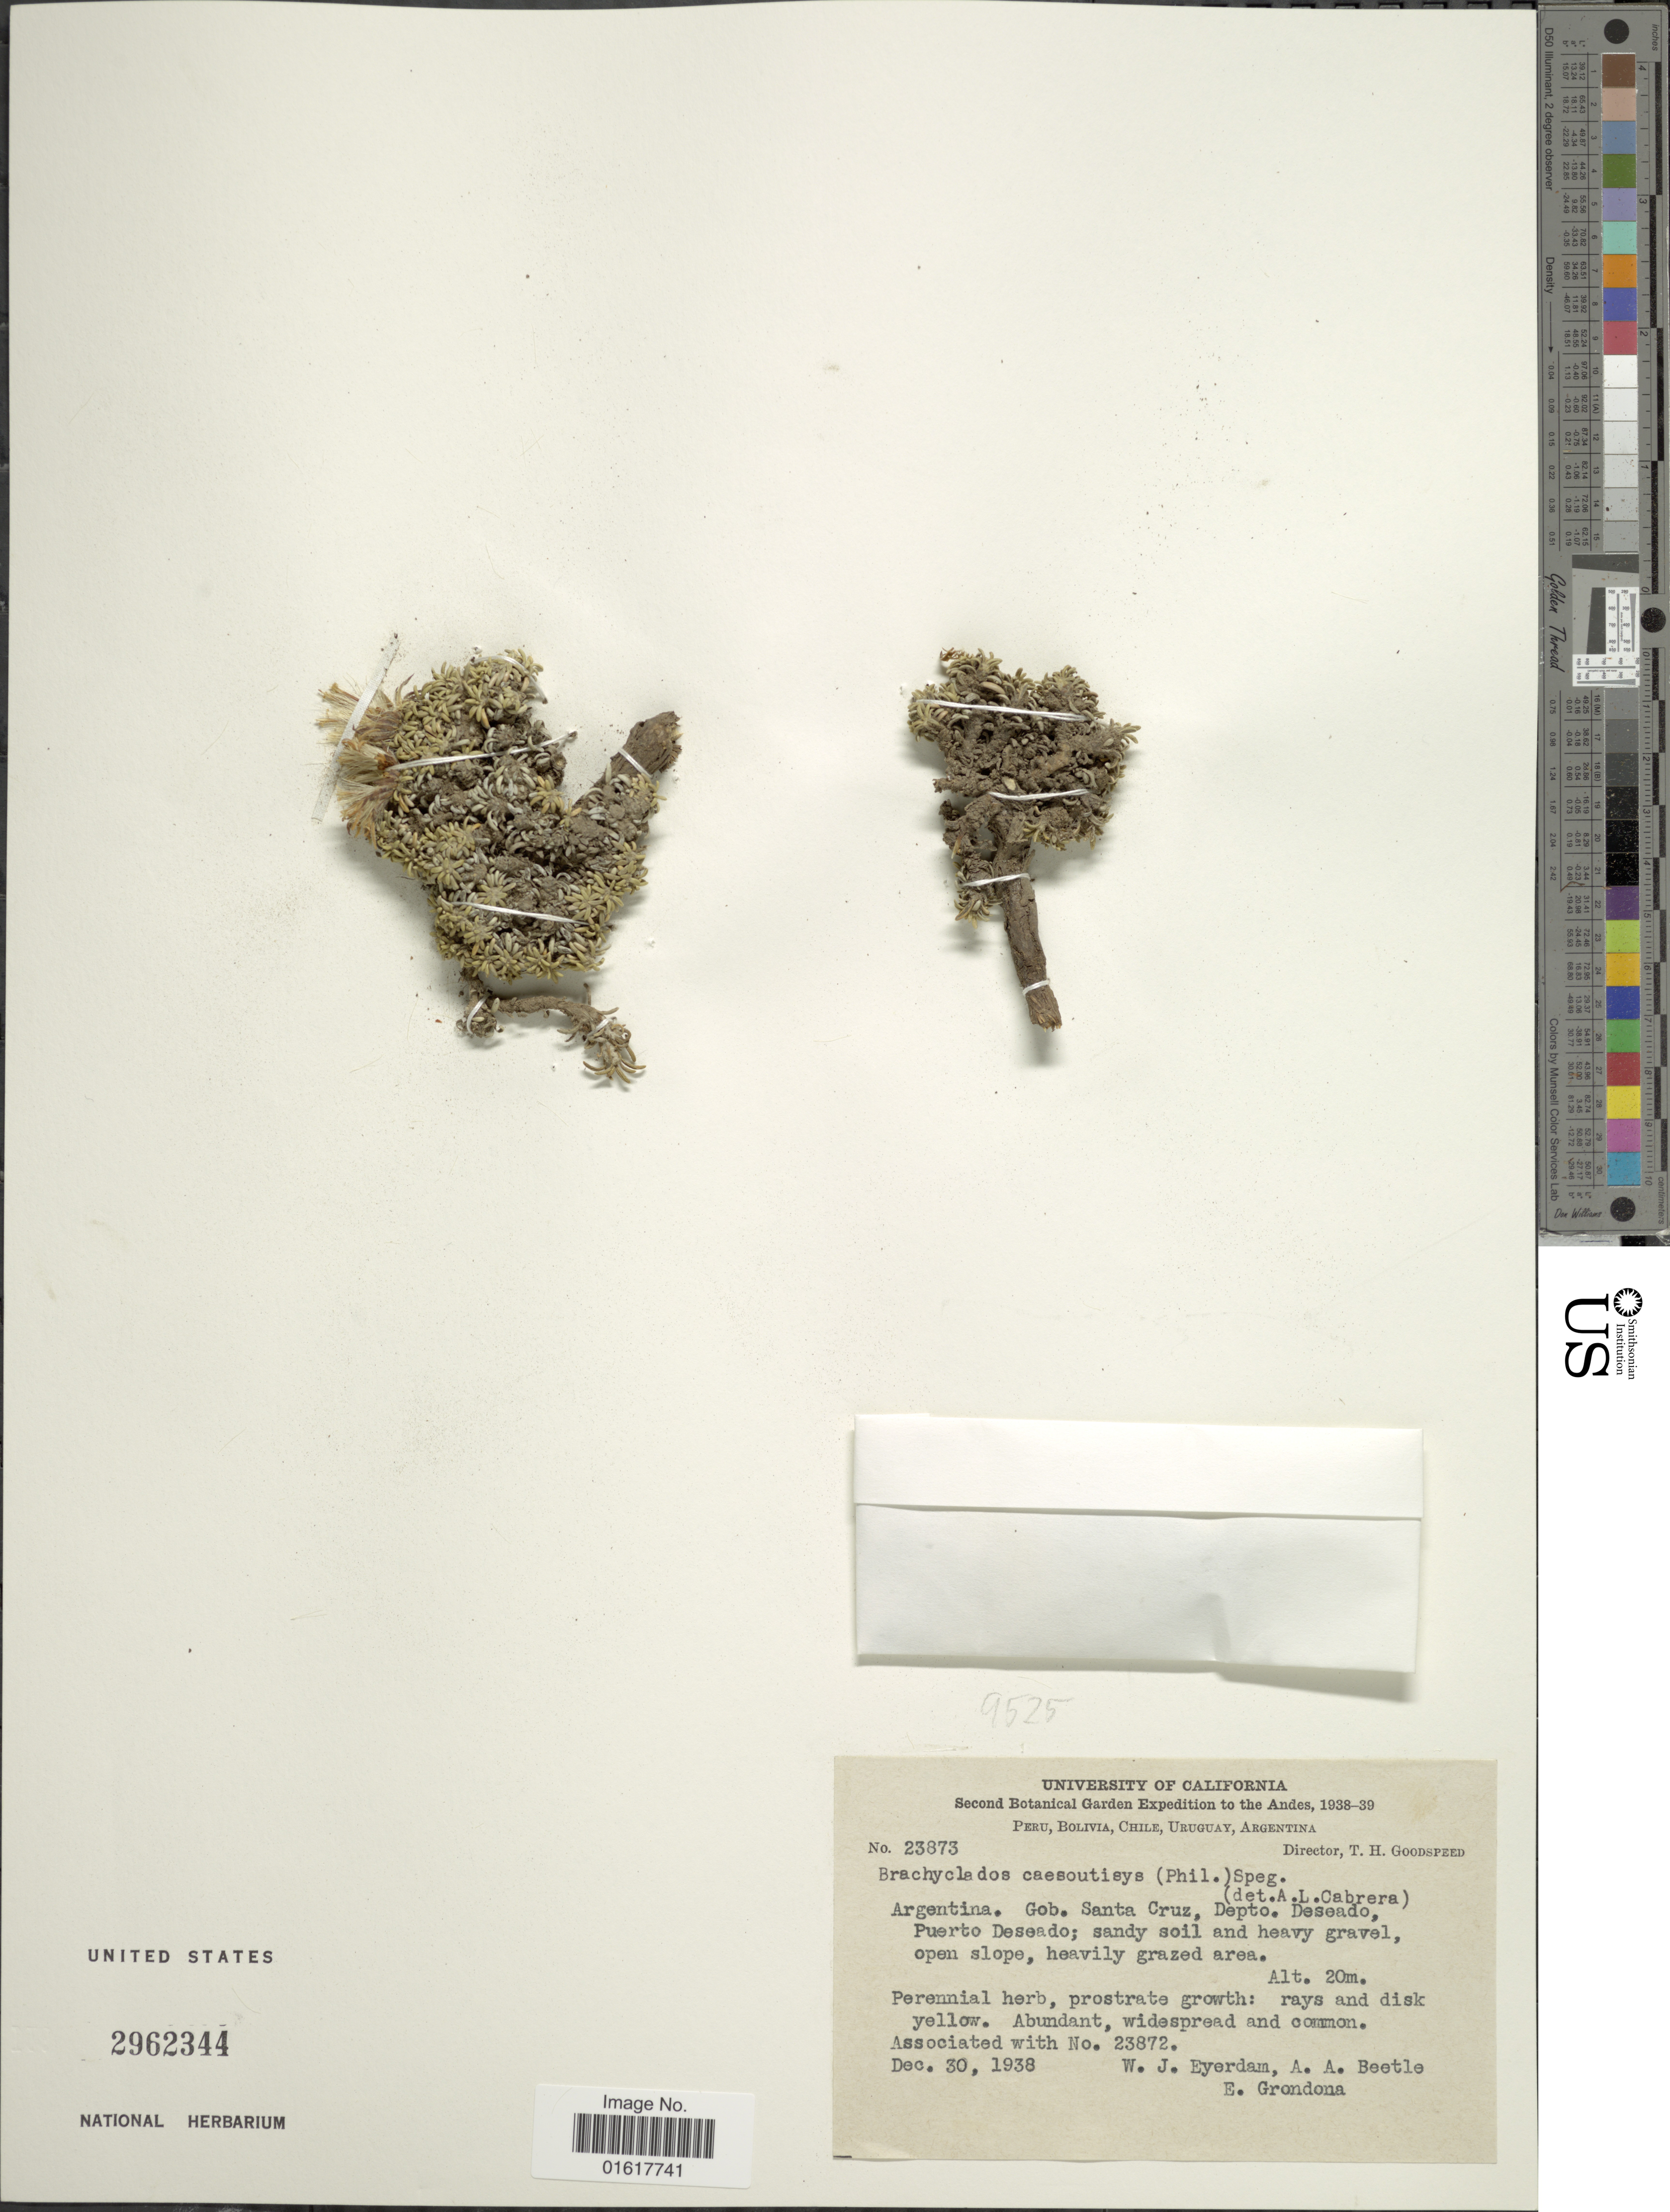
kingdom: Plantae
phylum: Tracheophyta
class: Magnoliopsida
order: Asterales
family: Asteraceae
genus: Brachyclados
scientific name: Brachyclados caespitosus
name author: (Phil.) Speg.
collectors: W. J. Eyerdam, A. A. Beetle & E. Grondona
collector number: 23872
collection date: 1938-12-30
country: Argentina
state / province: Santa Cruz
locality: Andes. Depto. Deseado, Puerto Deseado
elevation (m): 20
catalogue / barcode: US 2962344